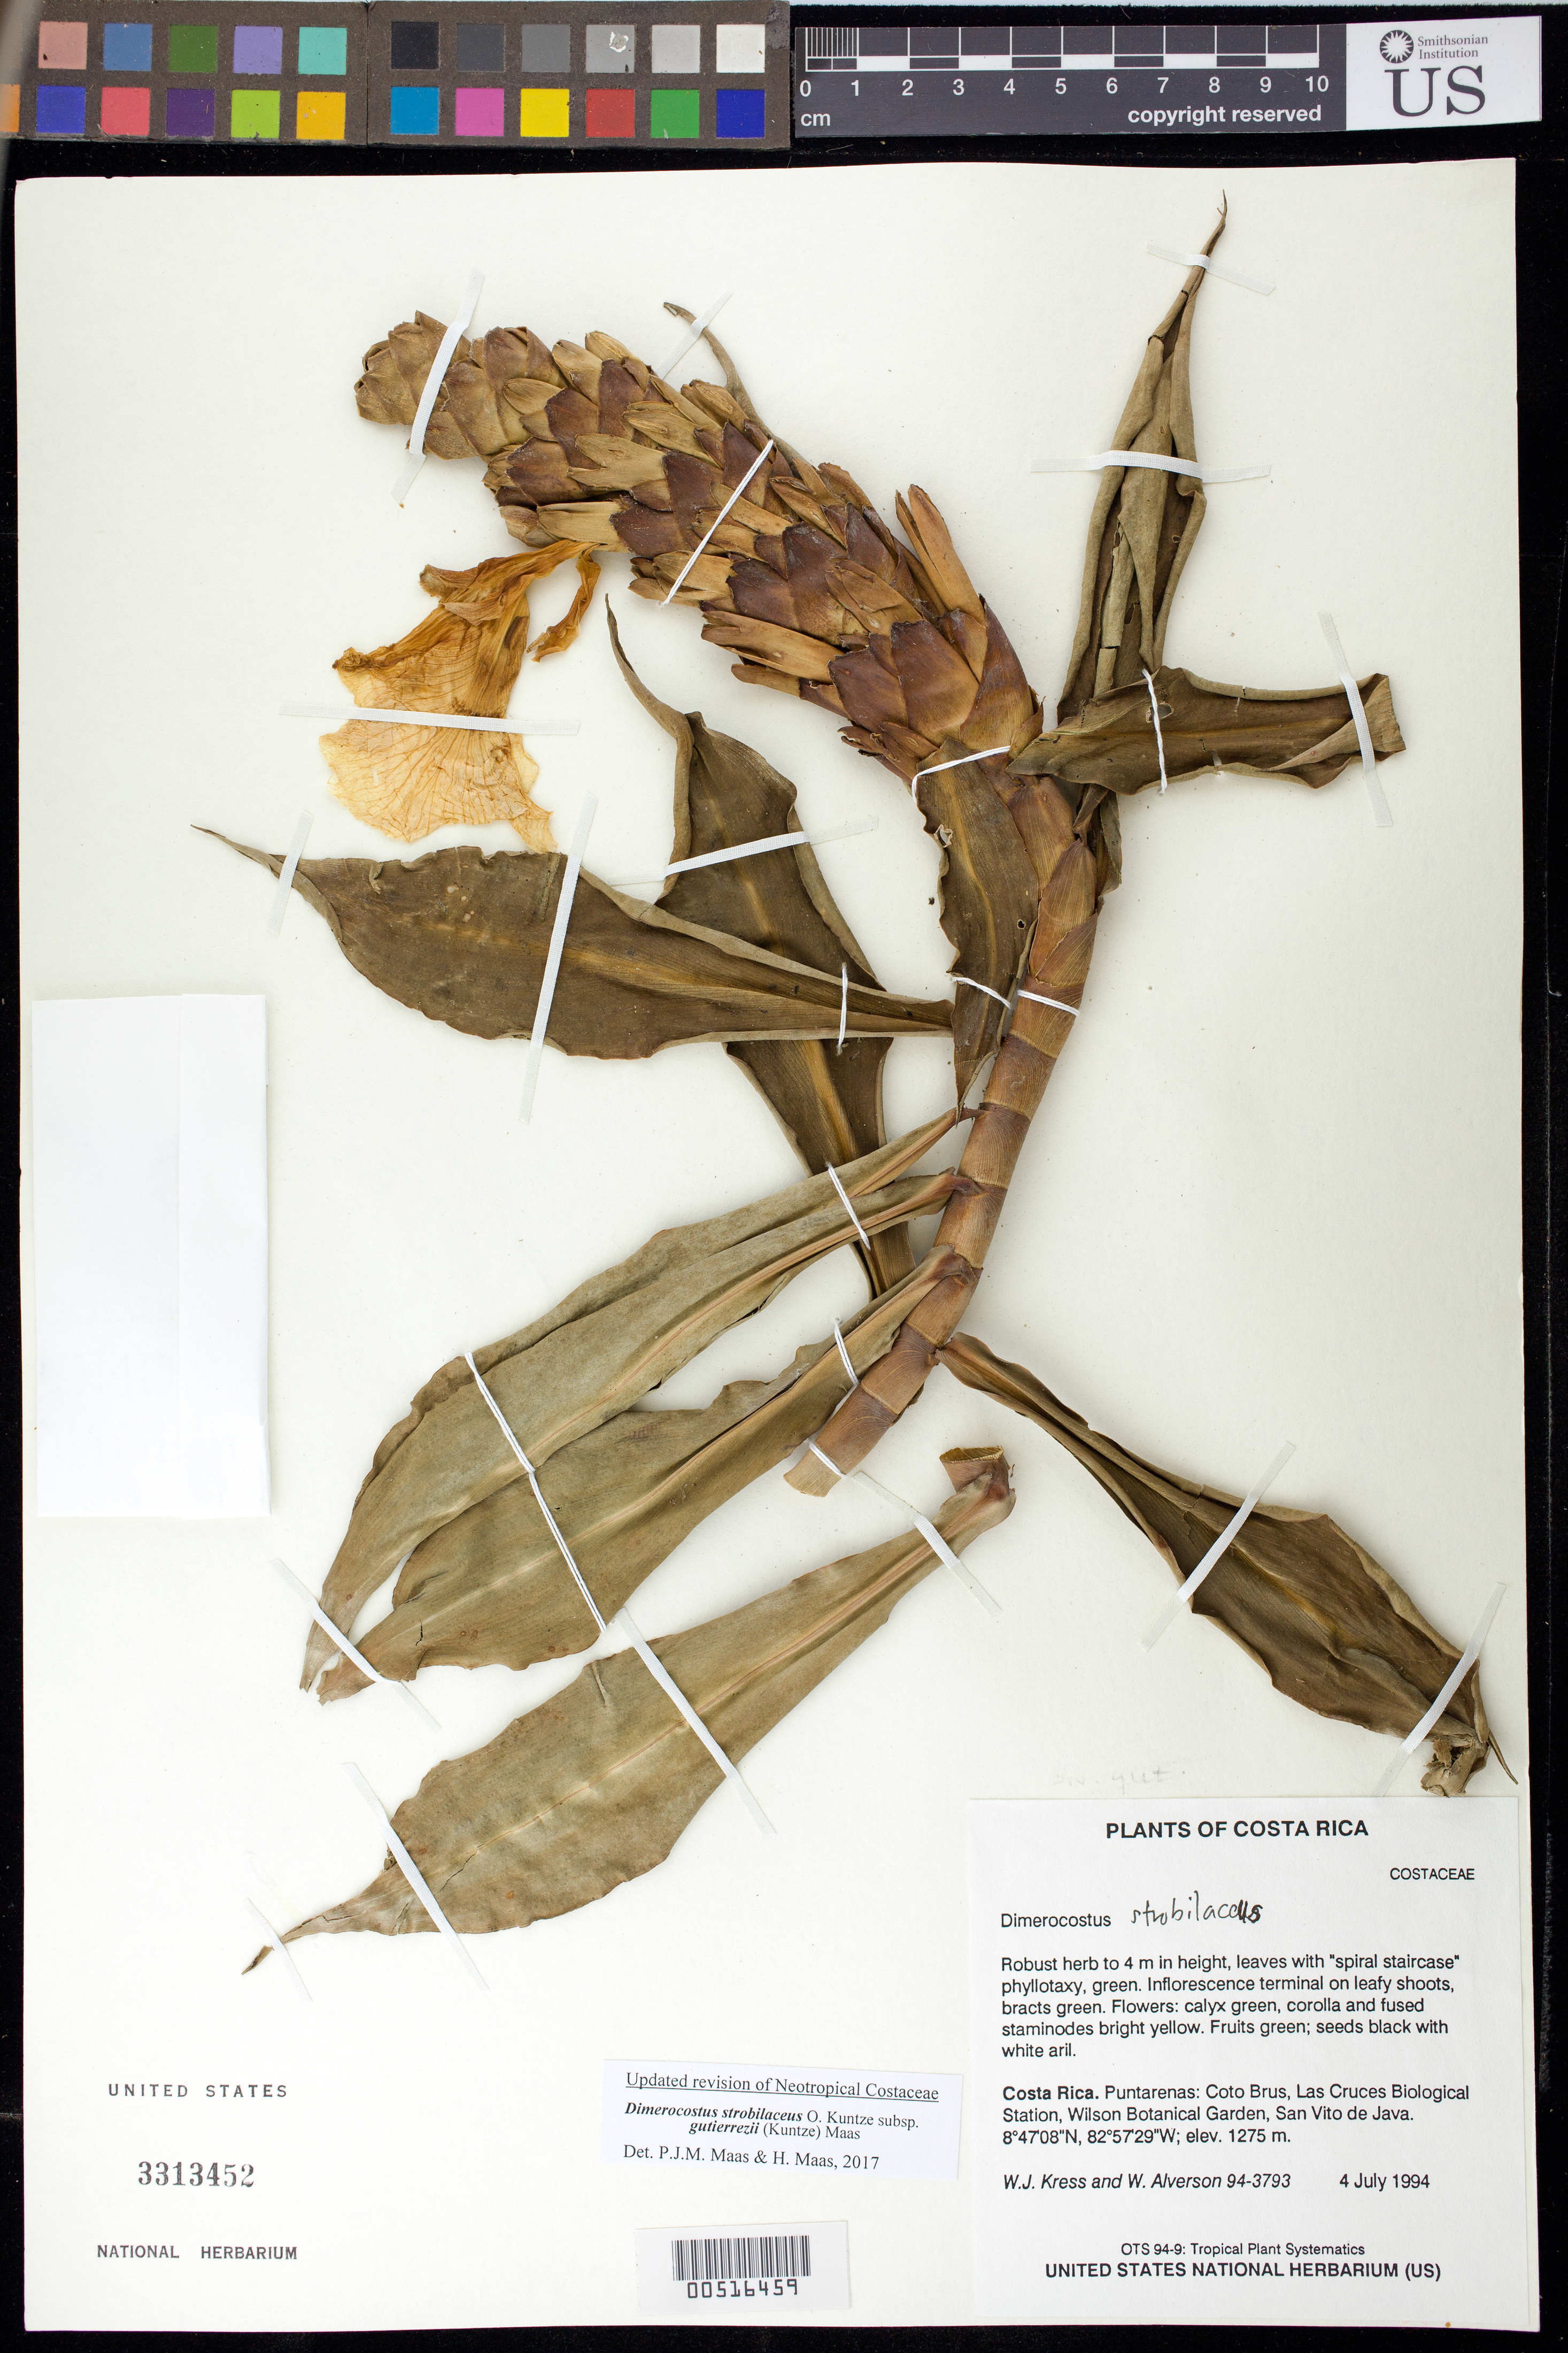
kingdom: Plantae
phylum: Tracheophyta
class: Liliopsida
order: Zingiberales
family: Costaceae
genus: Dimerocostus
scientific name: Dimerocostus strobilaceus subsp. gutierrezii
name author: (Kuntze) Maas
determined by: Maas, Paul J.; Maas, H.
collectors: W. J. Kress & W. S. Alverson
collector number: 94-3793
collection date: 1994-07-04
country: Costa Rica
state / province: Puntarenas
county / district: Coto Brus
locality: Las Cruces Biological Station, Wilson Botanical Garden, San Vito de Java.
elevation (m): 1275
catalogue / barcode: US 3313452